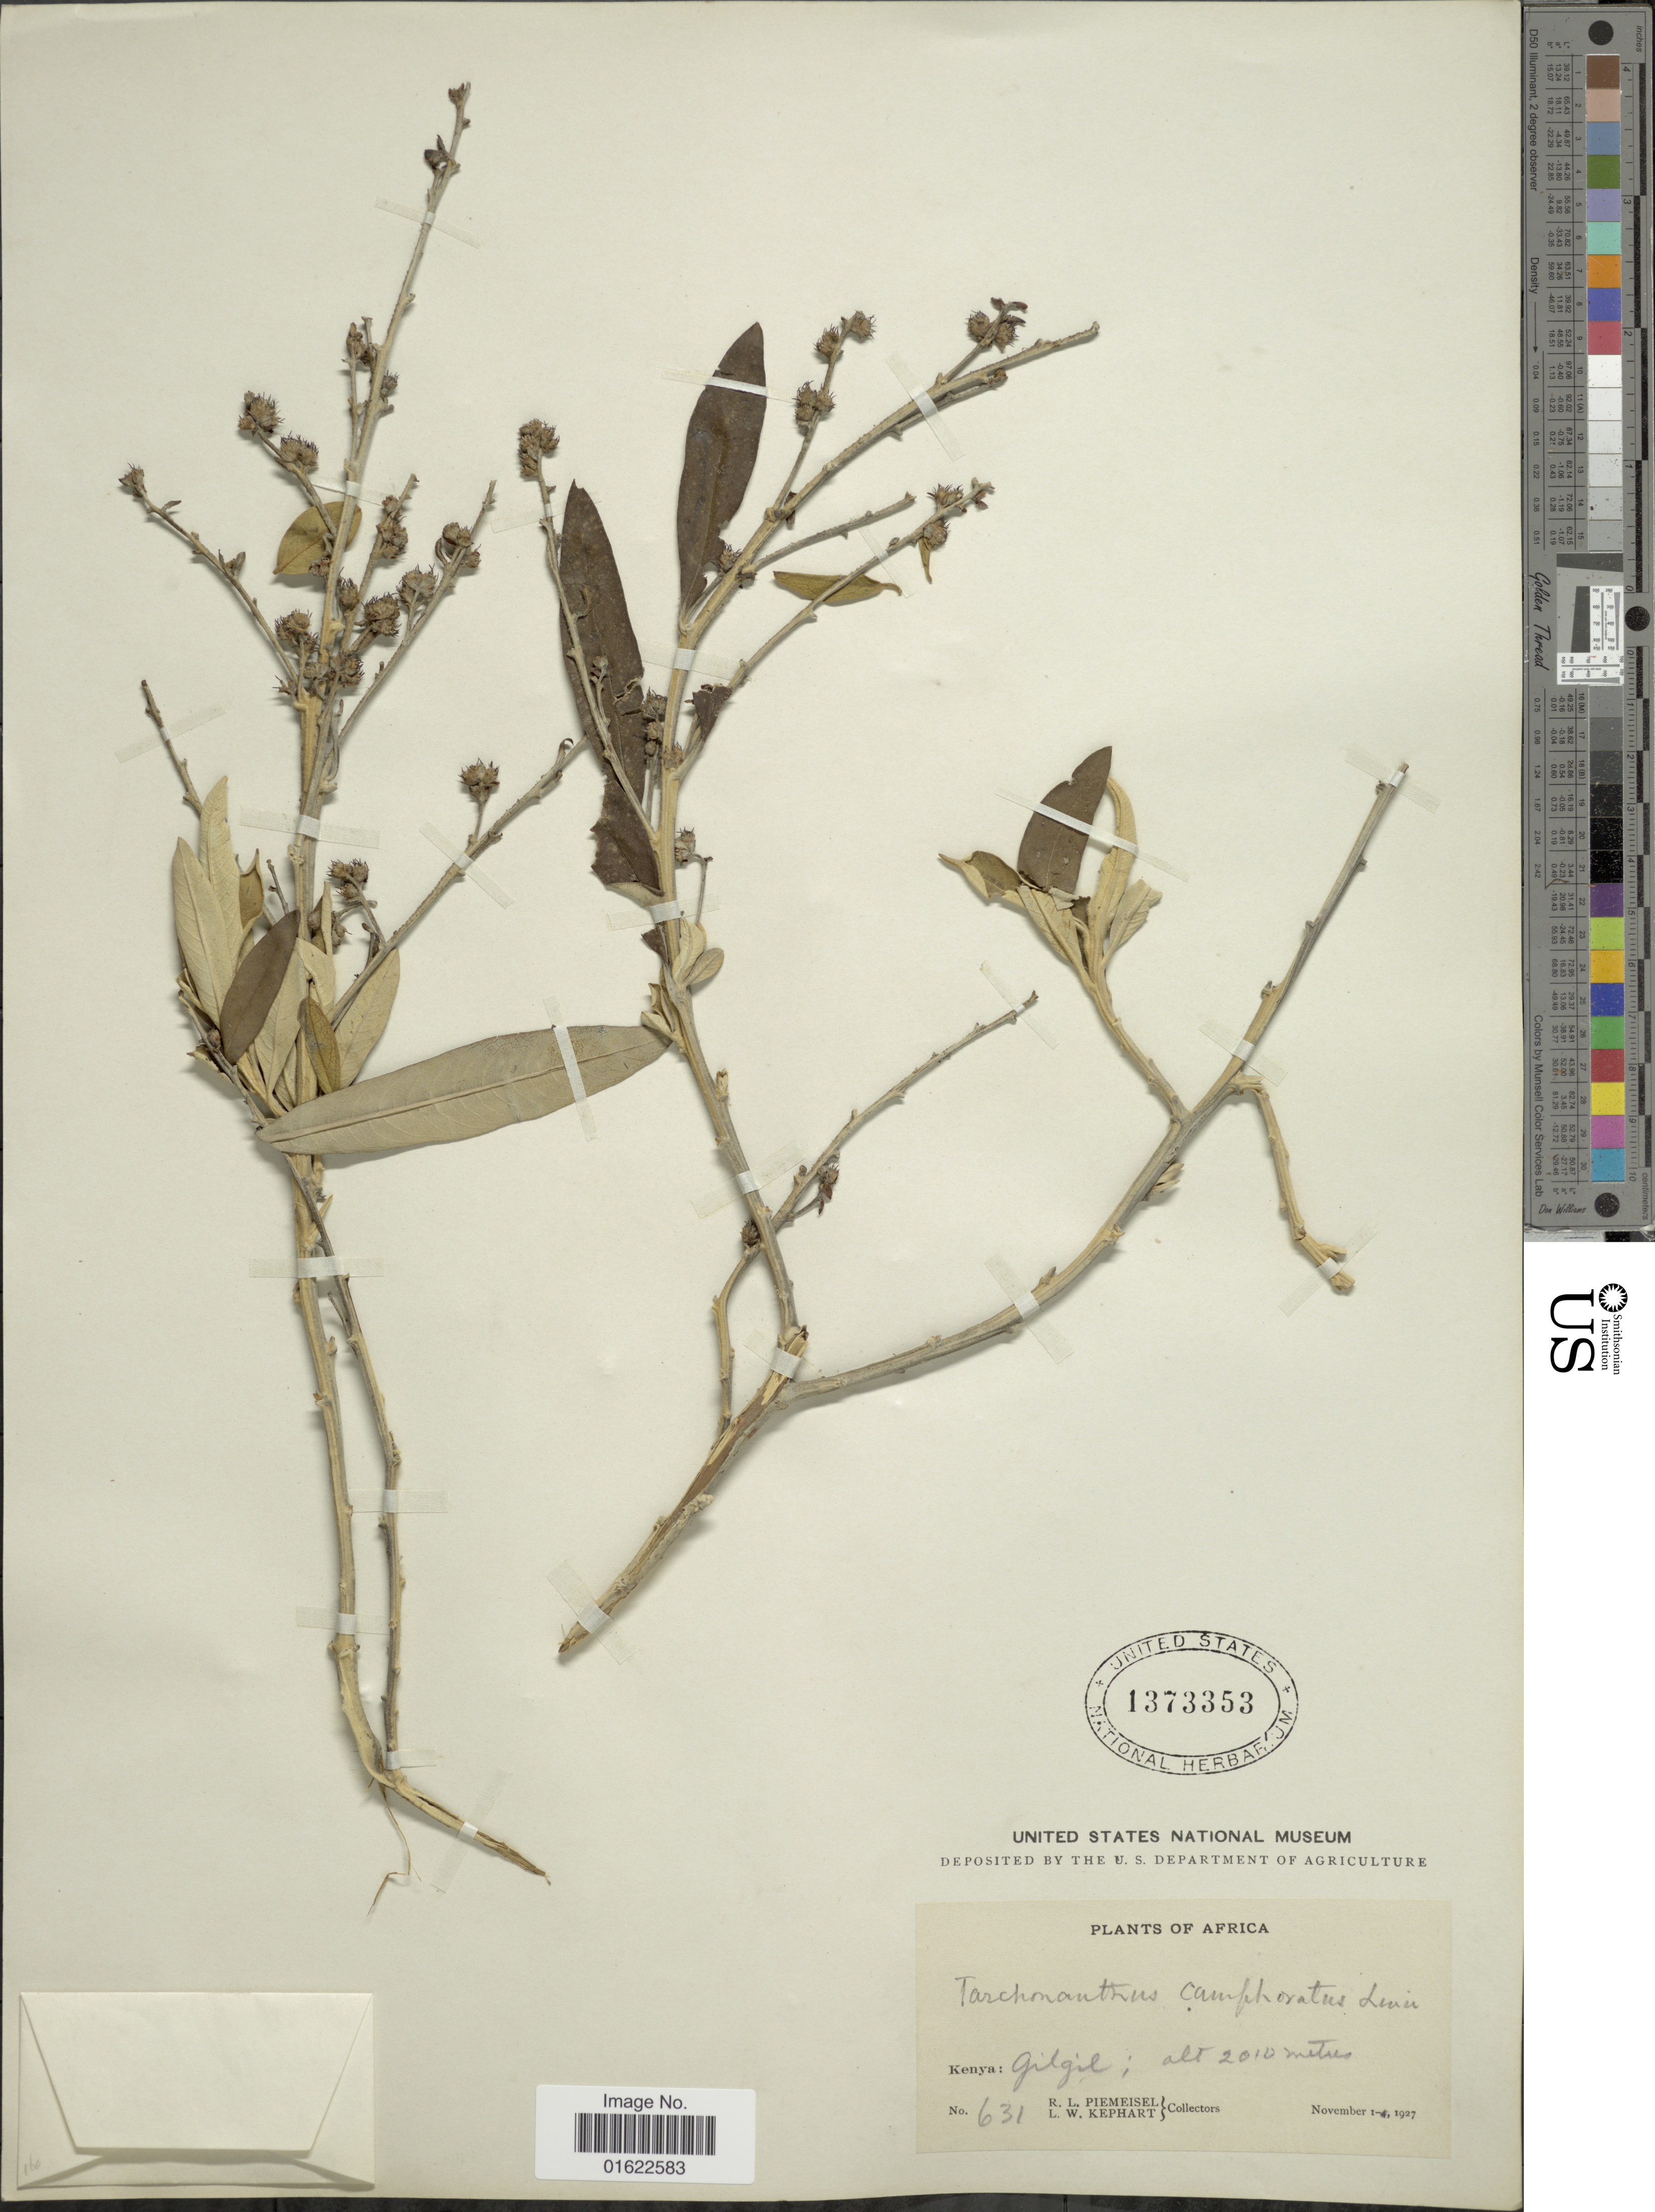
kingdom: Plantae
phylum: Tracheophyta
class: Magnoliopsida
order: Asterales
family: Asteraceae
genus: Tarchonanthus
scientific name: Tarchonanthus camphoratus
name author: L.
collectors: R. L. Piemeisel & L. W. Kephart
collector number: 631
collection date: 1927-11-01/1927-11-04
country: Kenya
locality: Africa, Gilgil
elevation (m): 2010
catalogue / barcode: US 1373353